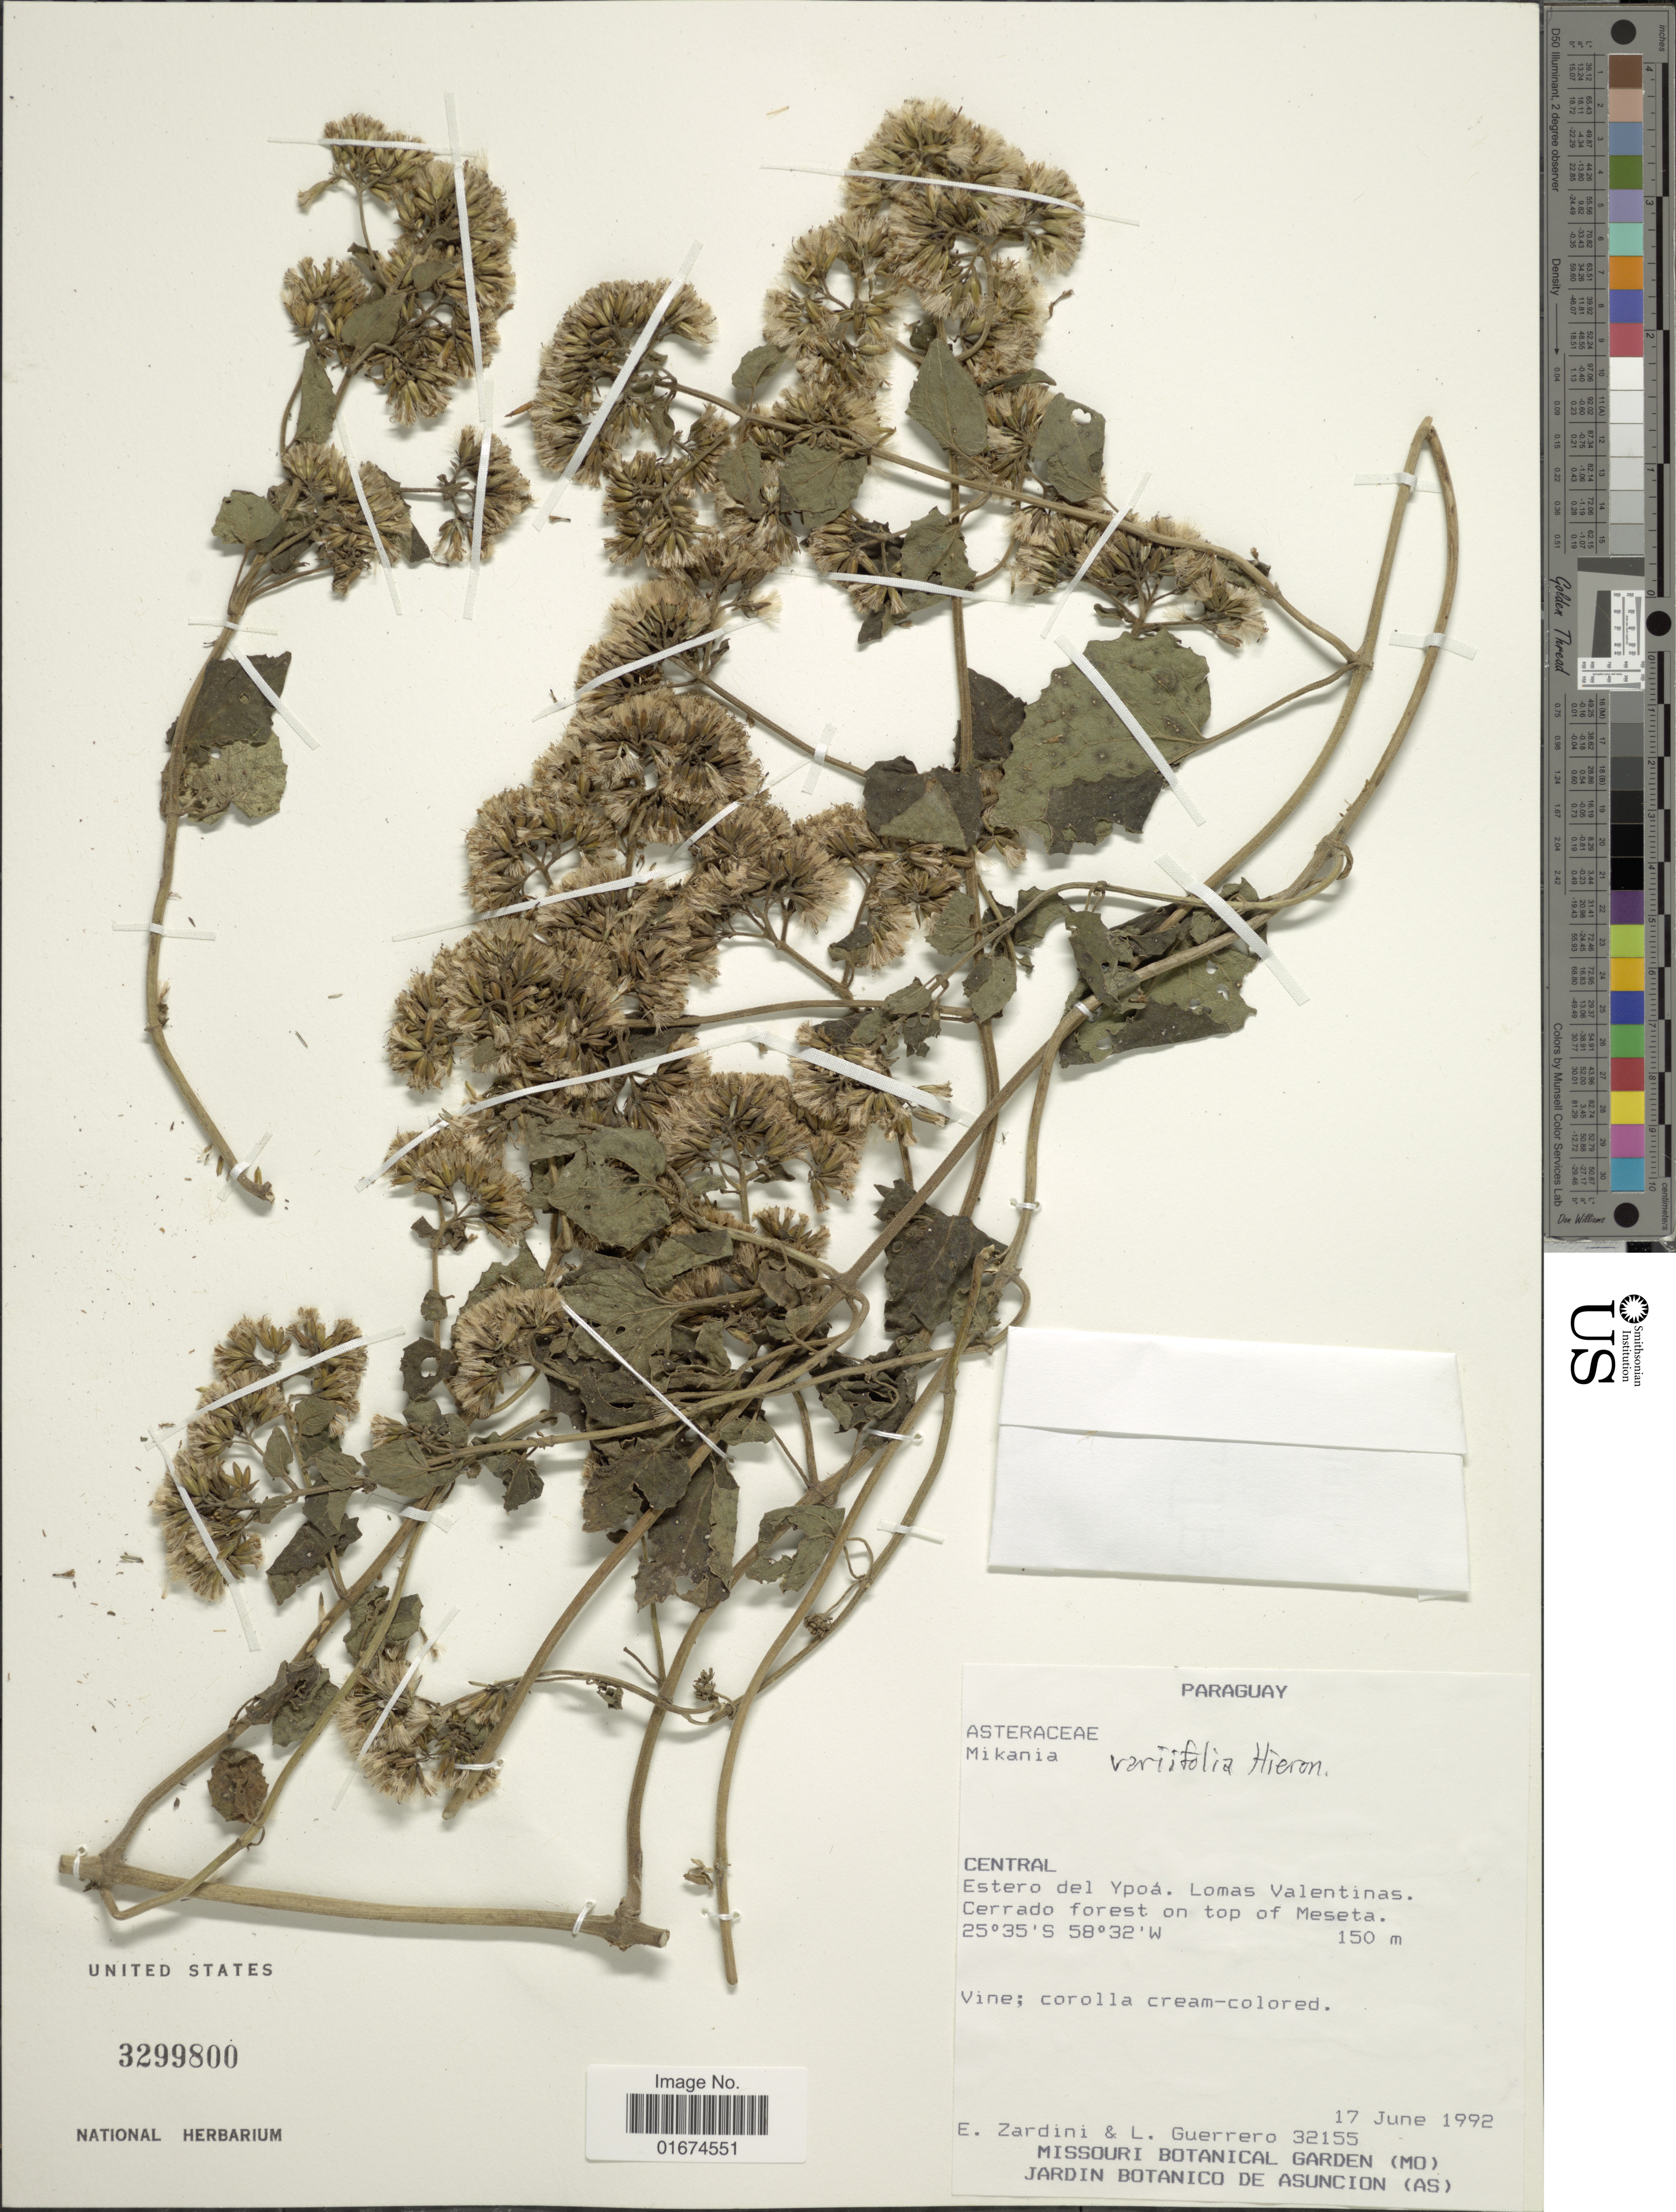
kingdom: Plantae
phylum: Tracheophyta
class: Magnoliopsida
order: Asterales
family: Asteraceae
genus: Mikania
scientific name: Mikania variifolia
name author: Hieron.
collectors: E. M. Zardini & L. Guerrero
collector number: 32155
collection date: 1992-06-17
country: Paraguay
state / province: Central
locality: Estero del Ypoá. Lomas Valentinas, Cerrado forest on top of Meseta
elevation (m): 150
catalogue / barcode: US 3299800